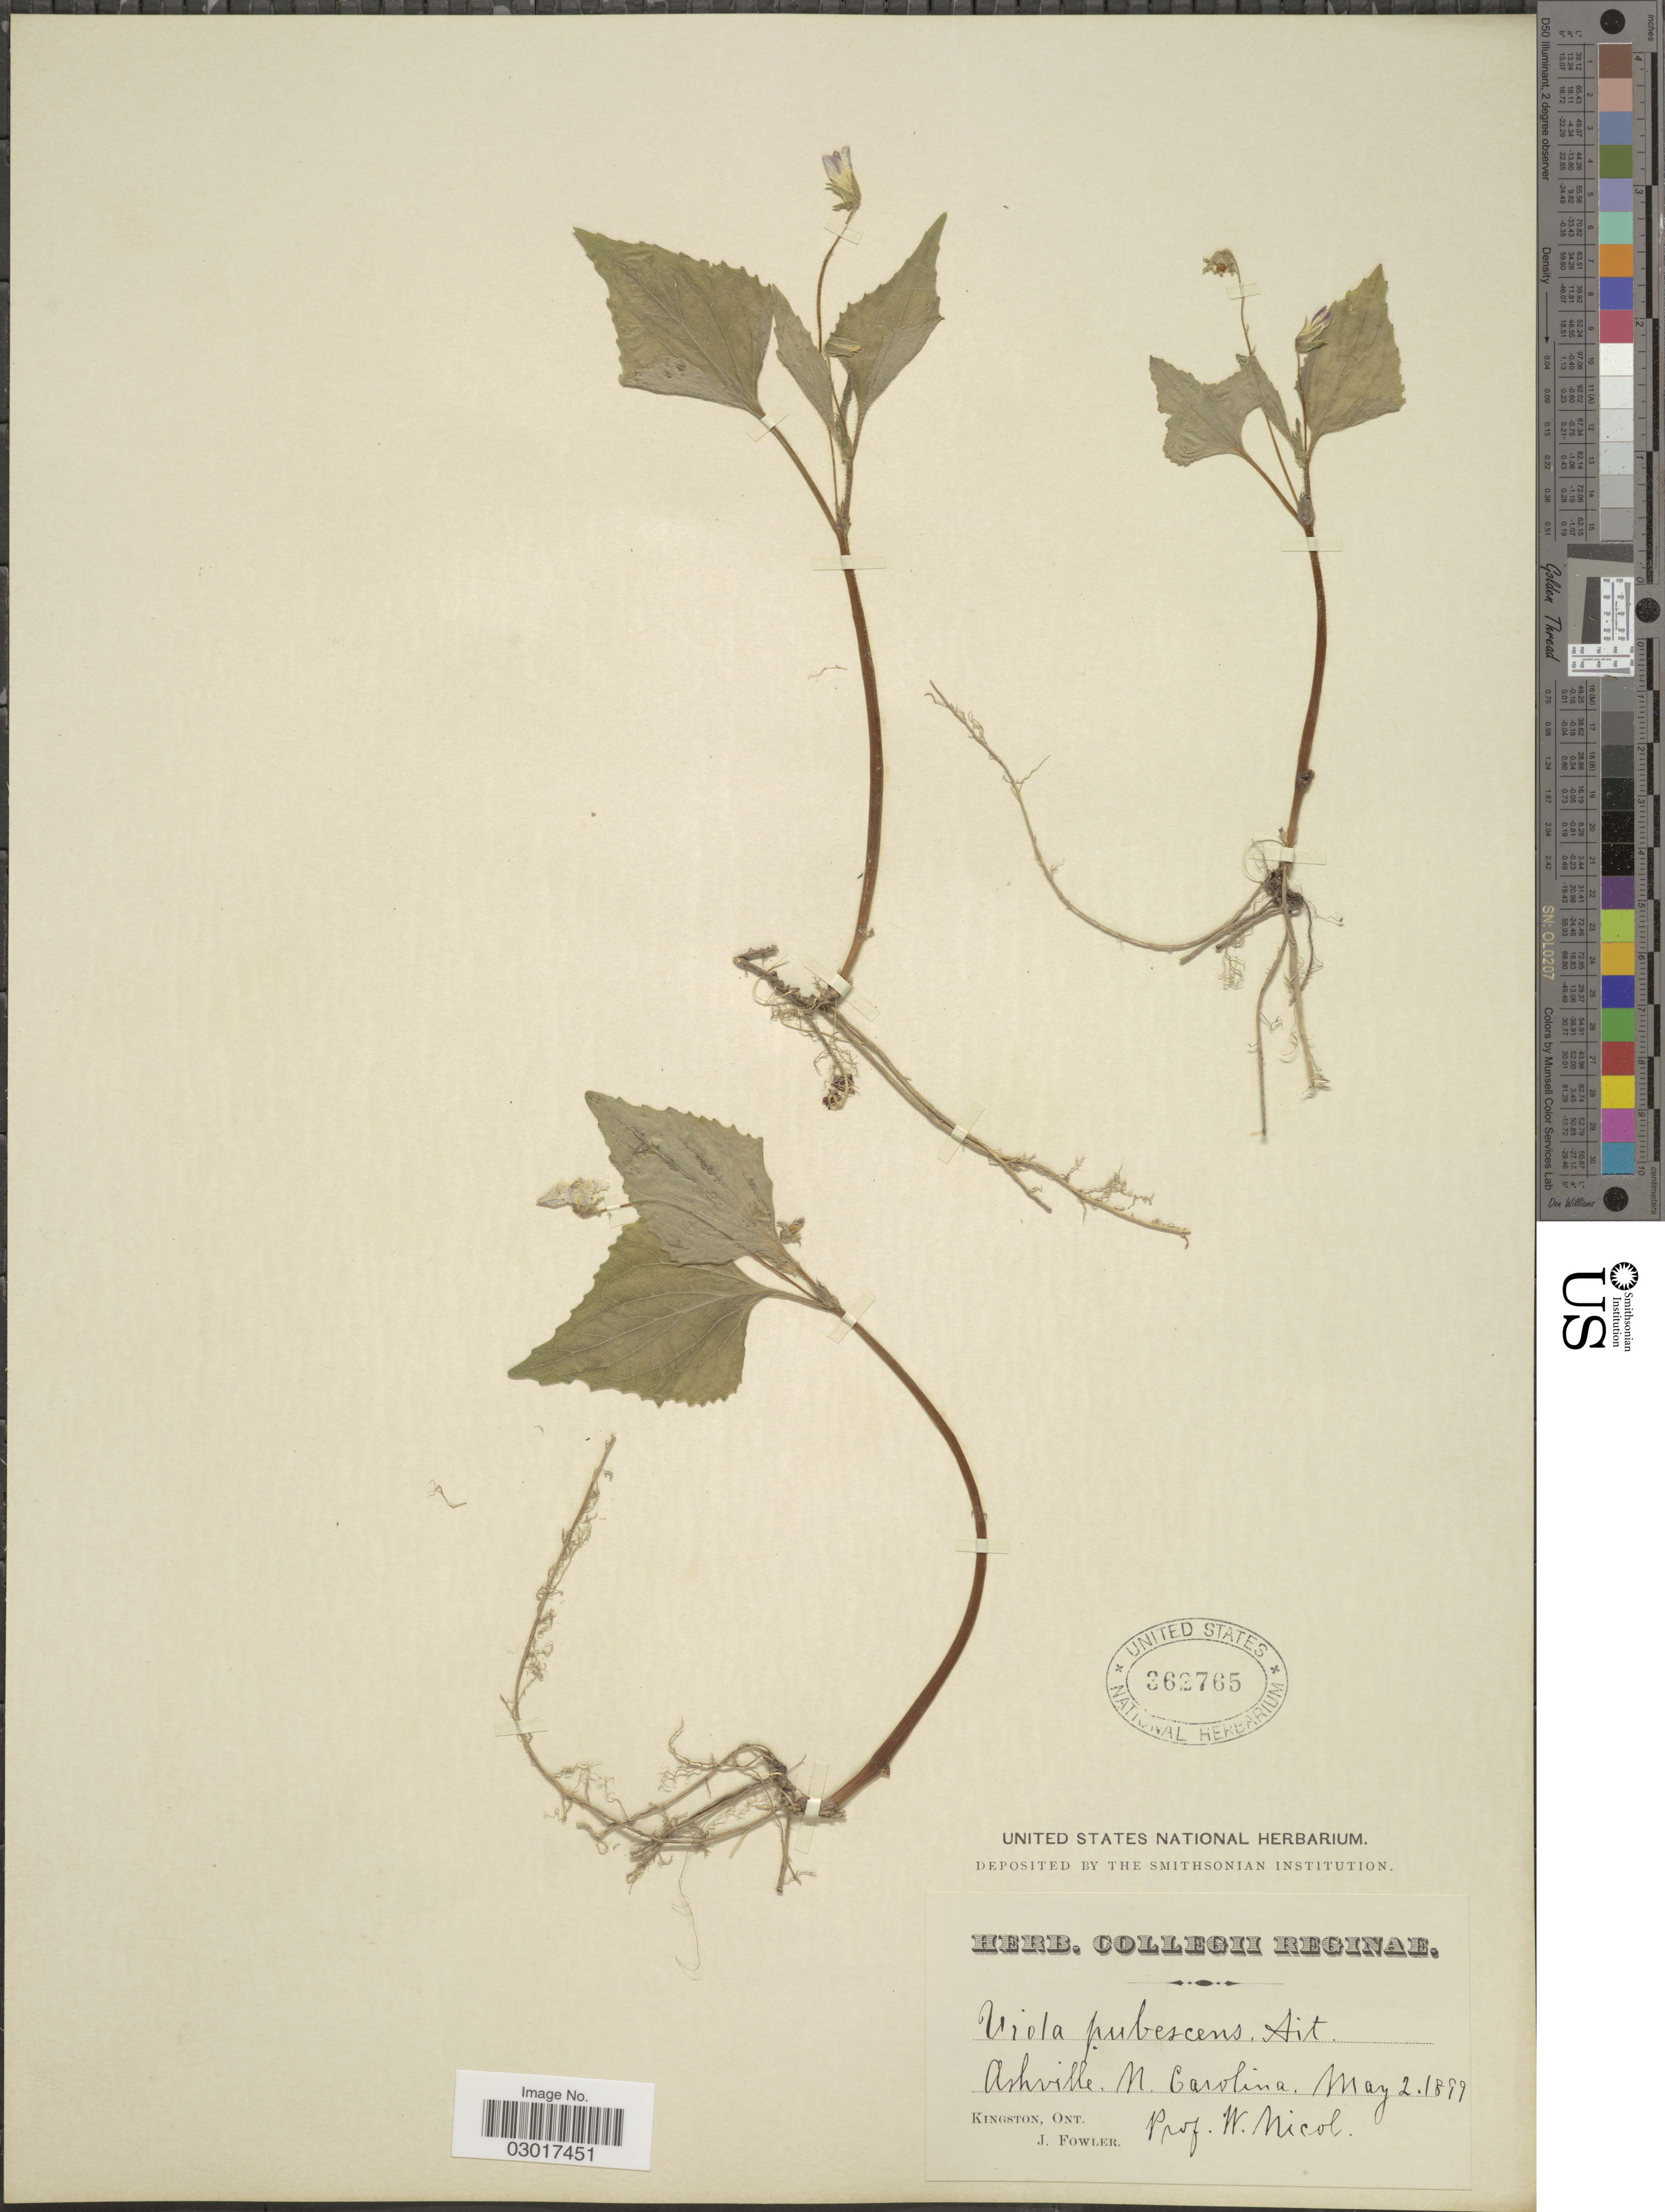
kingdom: Plantae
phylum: Tracheophyta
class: Magnoliopsida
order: Malpighiales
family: Violaceae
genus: Viola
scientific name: Viola tripartita var. glaberrima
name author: (Ging.) R.M. Harper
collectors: W. Nicol. & J. Fowler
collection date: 1899-05-02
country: United States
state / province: North Carolina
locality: Ashville.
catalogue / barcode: US 362765